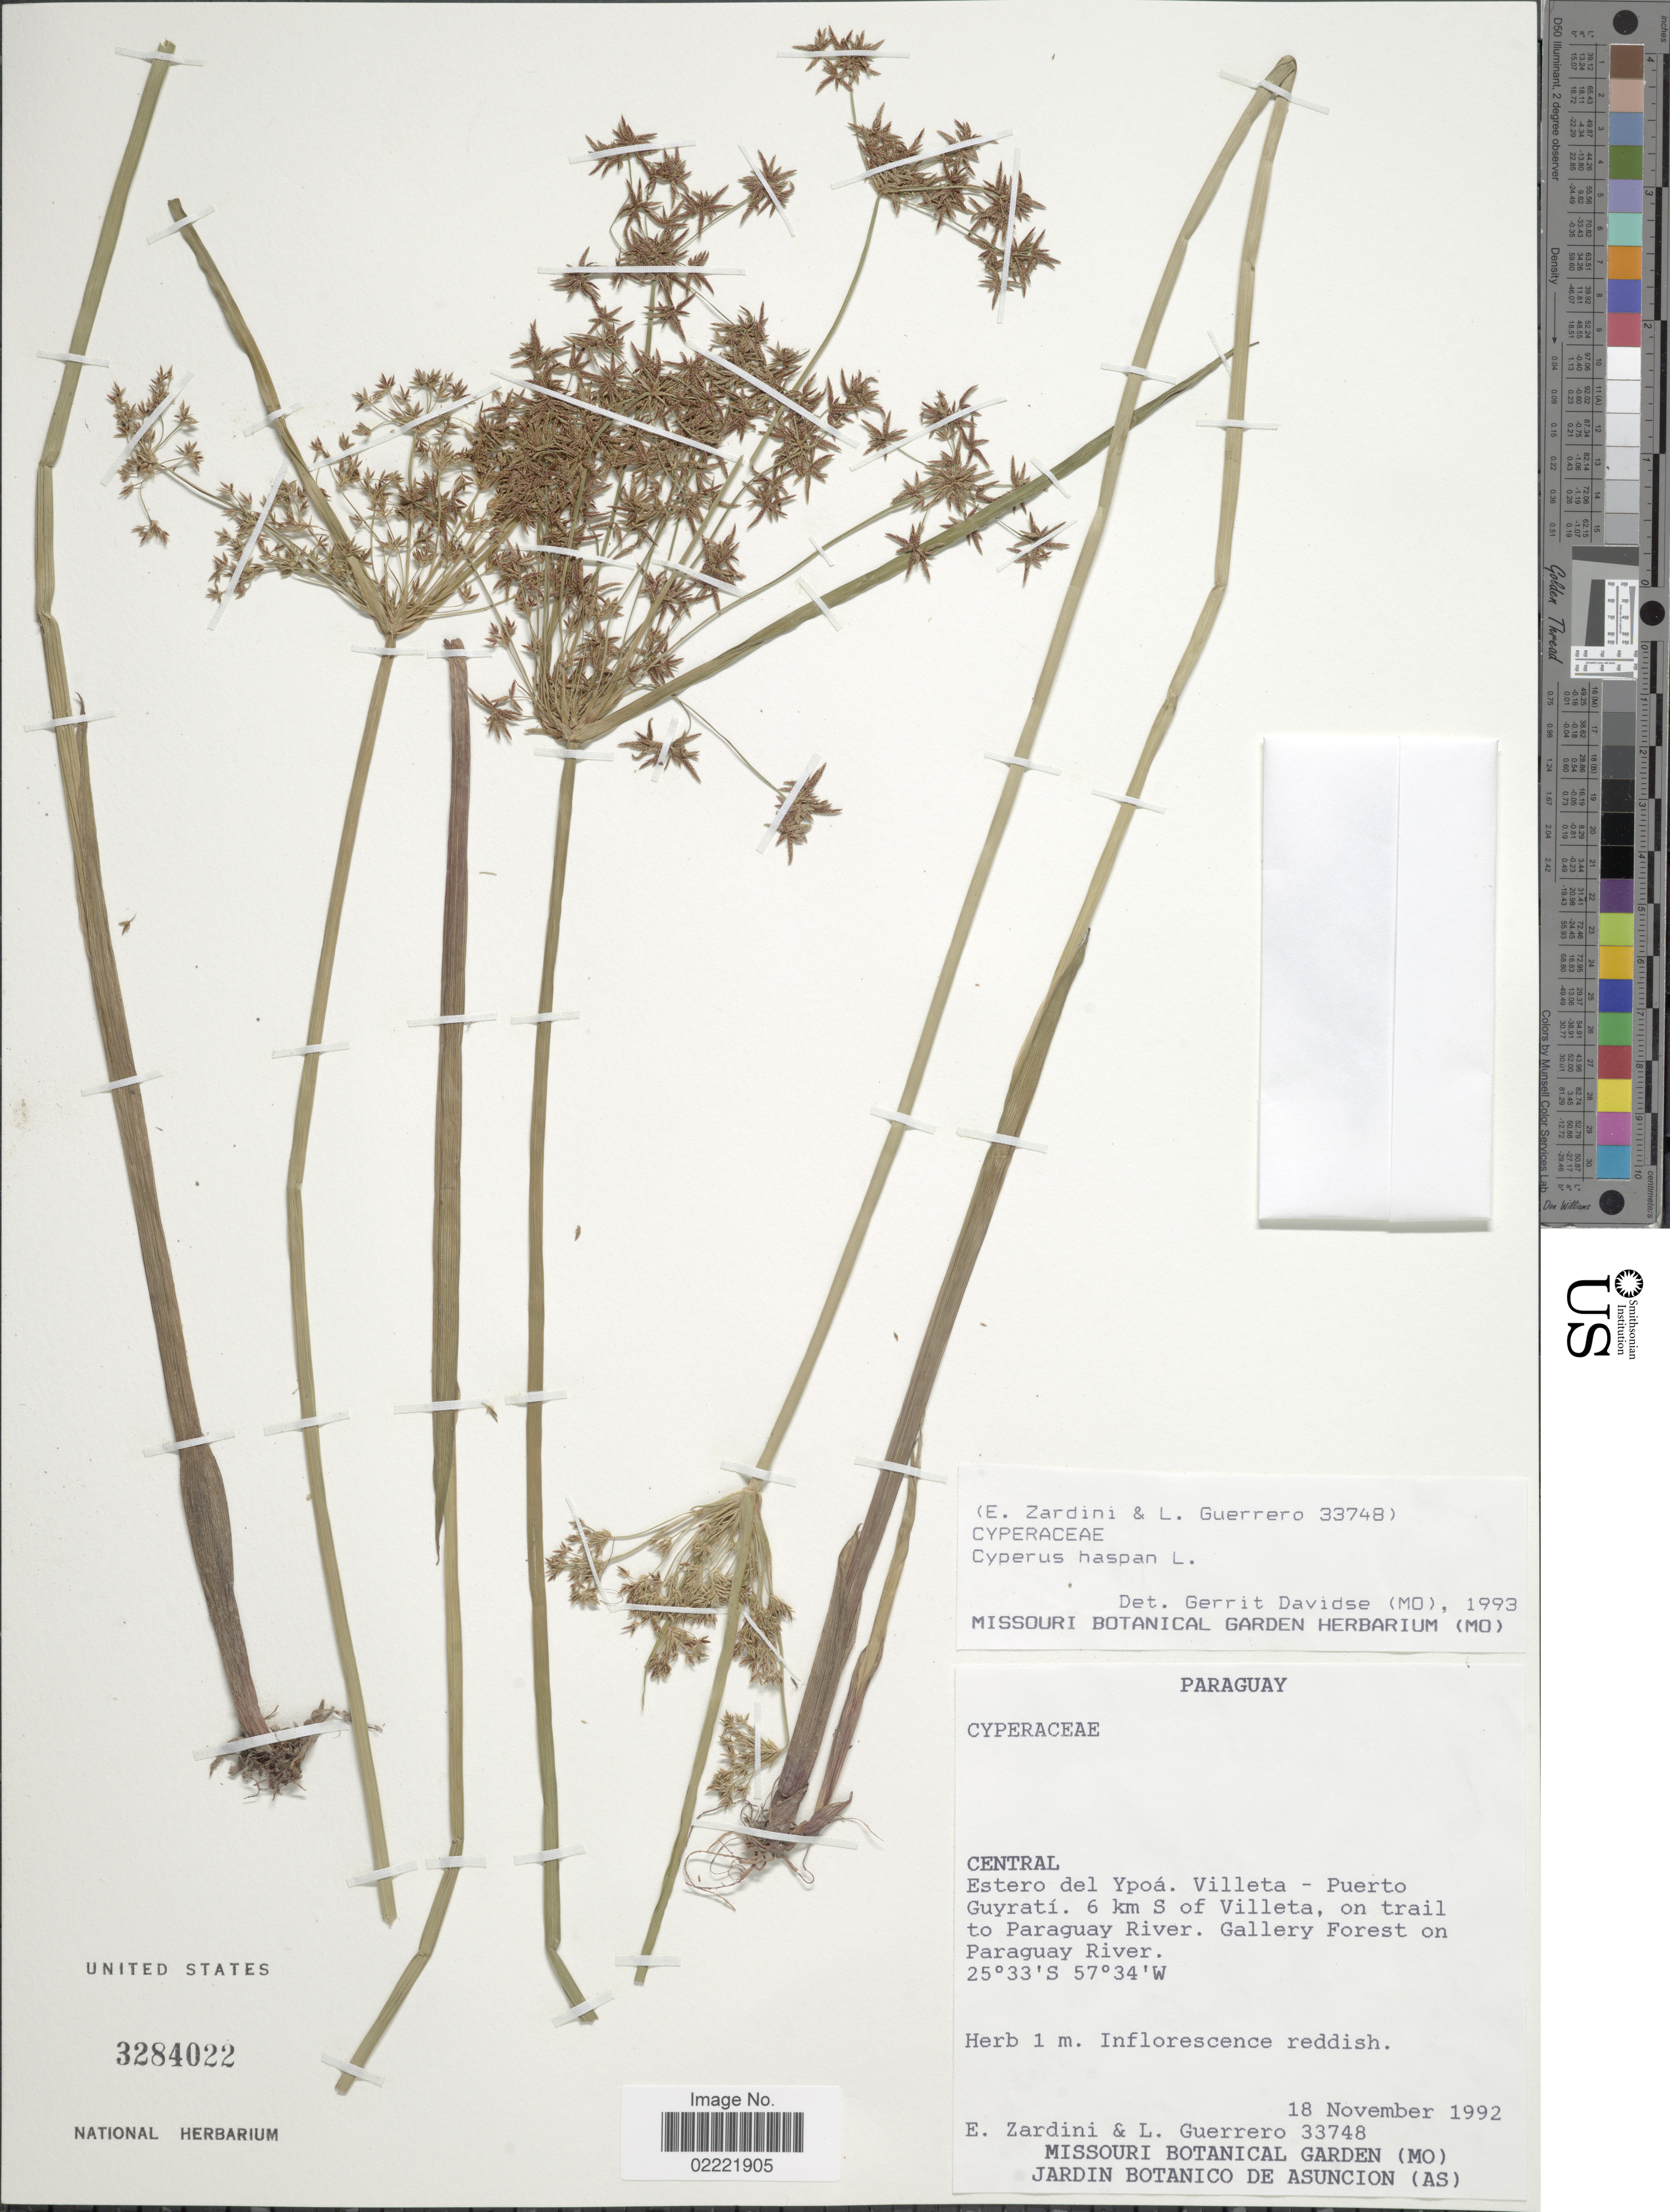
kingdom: Plantae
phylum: Tracheophyta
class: Liliopsida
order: Poales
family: Cyperaceae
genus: Cyperus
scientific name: Cyperus haspan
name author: L.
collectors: E. M. Zardini & L. Guerrero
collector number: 33748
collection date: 1992-11-18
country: Paraguay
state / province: Central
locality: Estero del Ypoa, Villeta, Puerto Guyrati, 6 km S of Villeta, on trail to Paraguay River, gallery forest on Paraguay River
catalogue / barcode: US 3284022